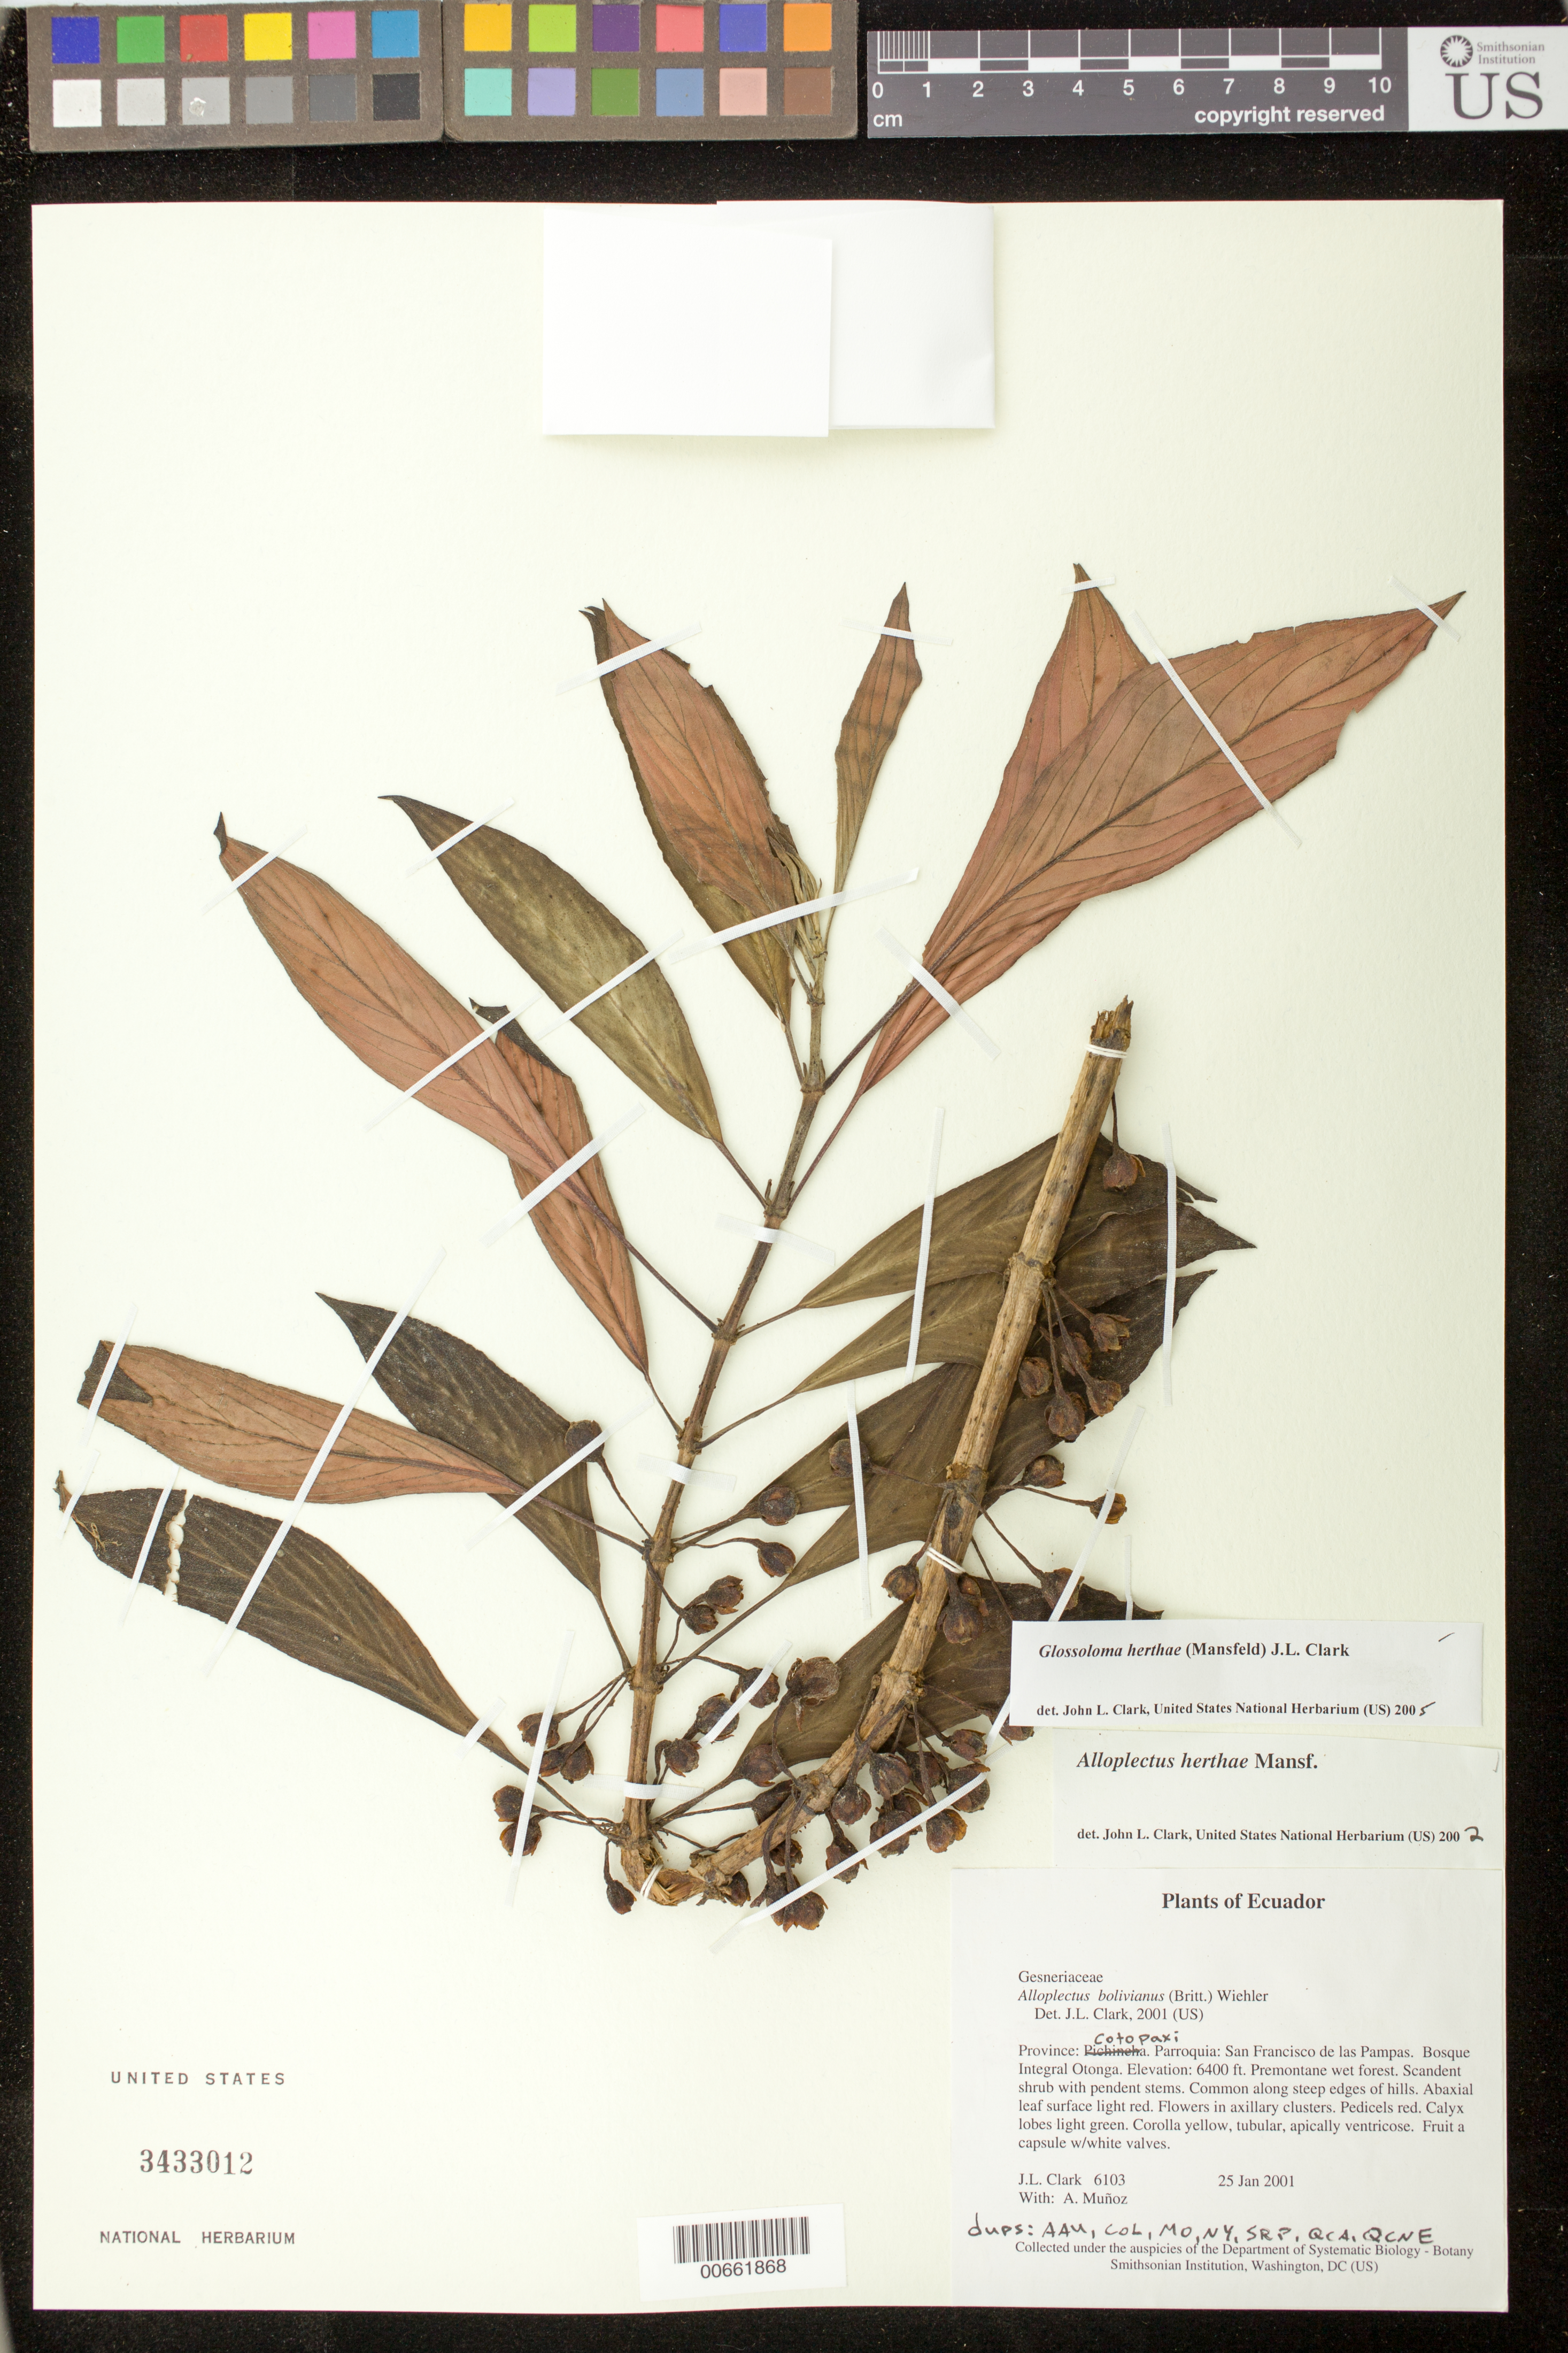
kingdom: Plantae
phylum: Tracheophyta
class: Magnoliopsida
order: Lamiales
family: Gesneriaceae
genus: Glossoloma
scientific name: Glossoloma herthae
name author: (Mansf.) J.L. Clark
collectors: J. L. Clark & A. Muñoz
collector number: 6103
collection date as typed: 25 Jan 2001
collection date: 2001-01-25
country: Ecuador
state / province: Cotopaxi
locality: Cantón: Sigchos. Parroquia: San Francisco de las Pampas. Bosque Integral Otonga.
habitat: Premontane wet forest.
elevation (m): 1951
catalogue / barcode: US 3433012